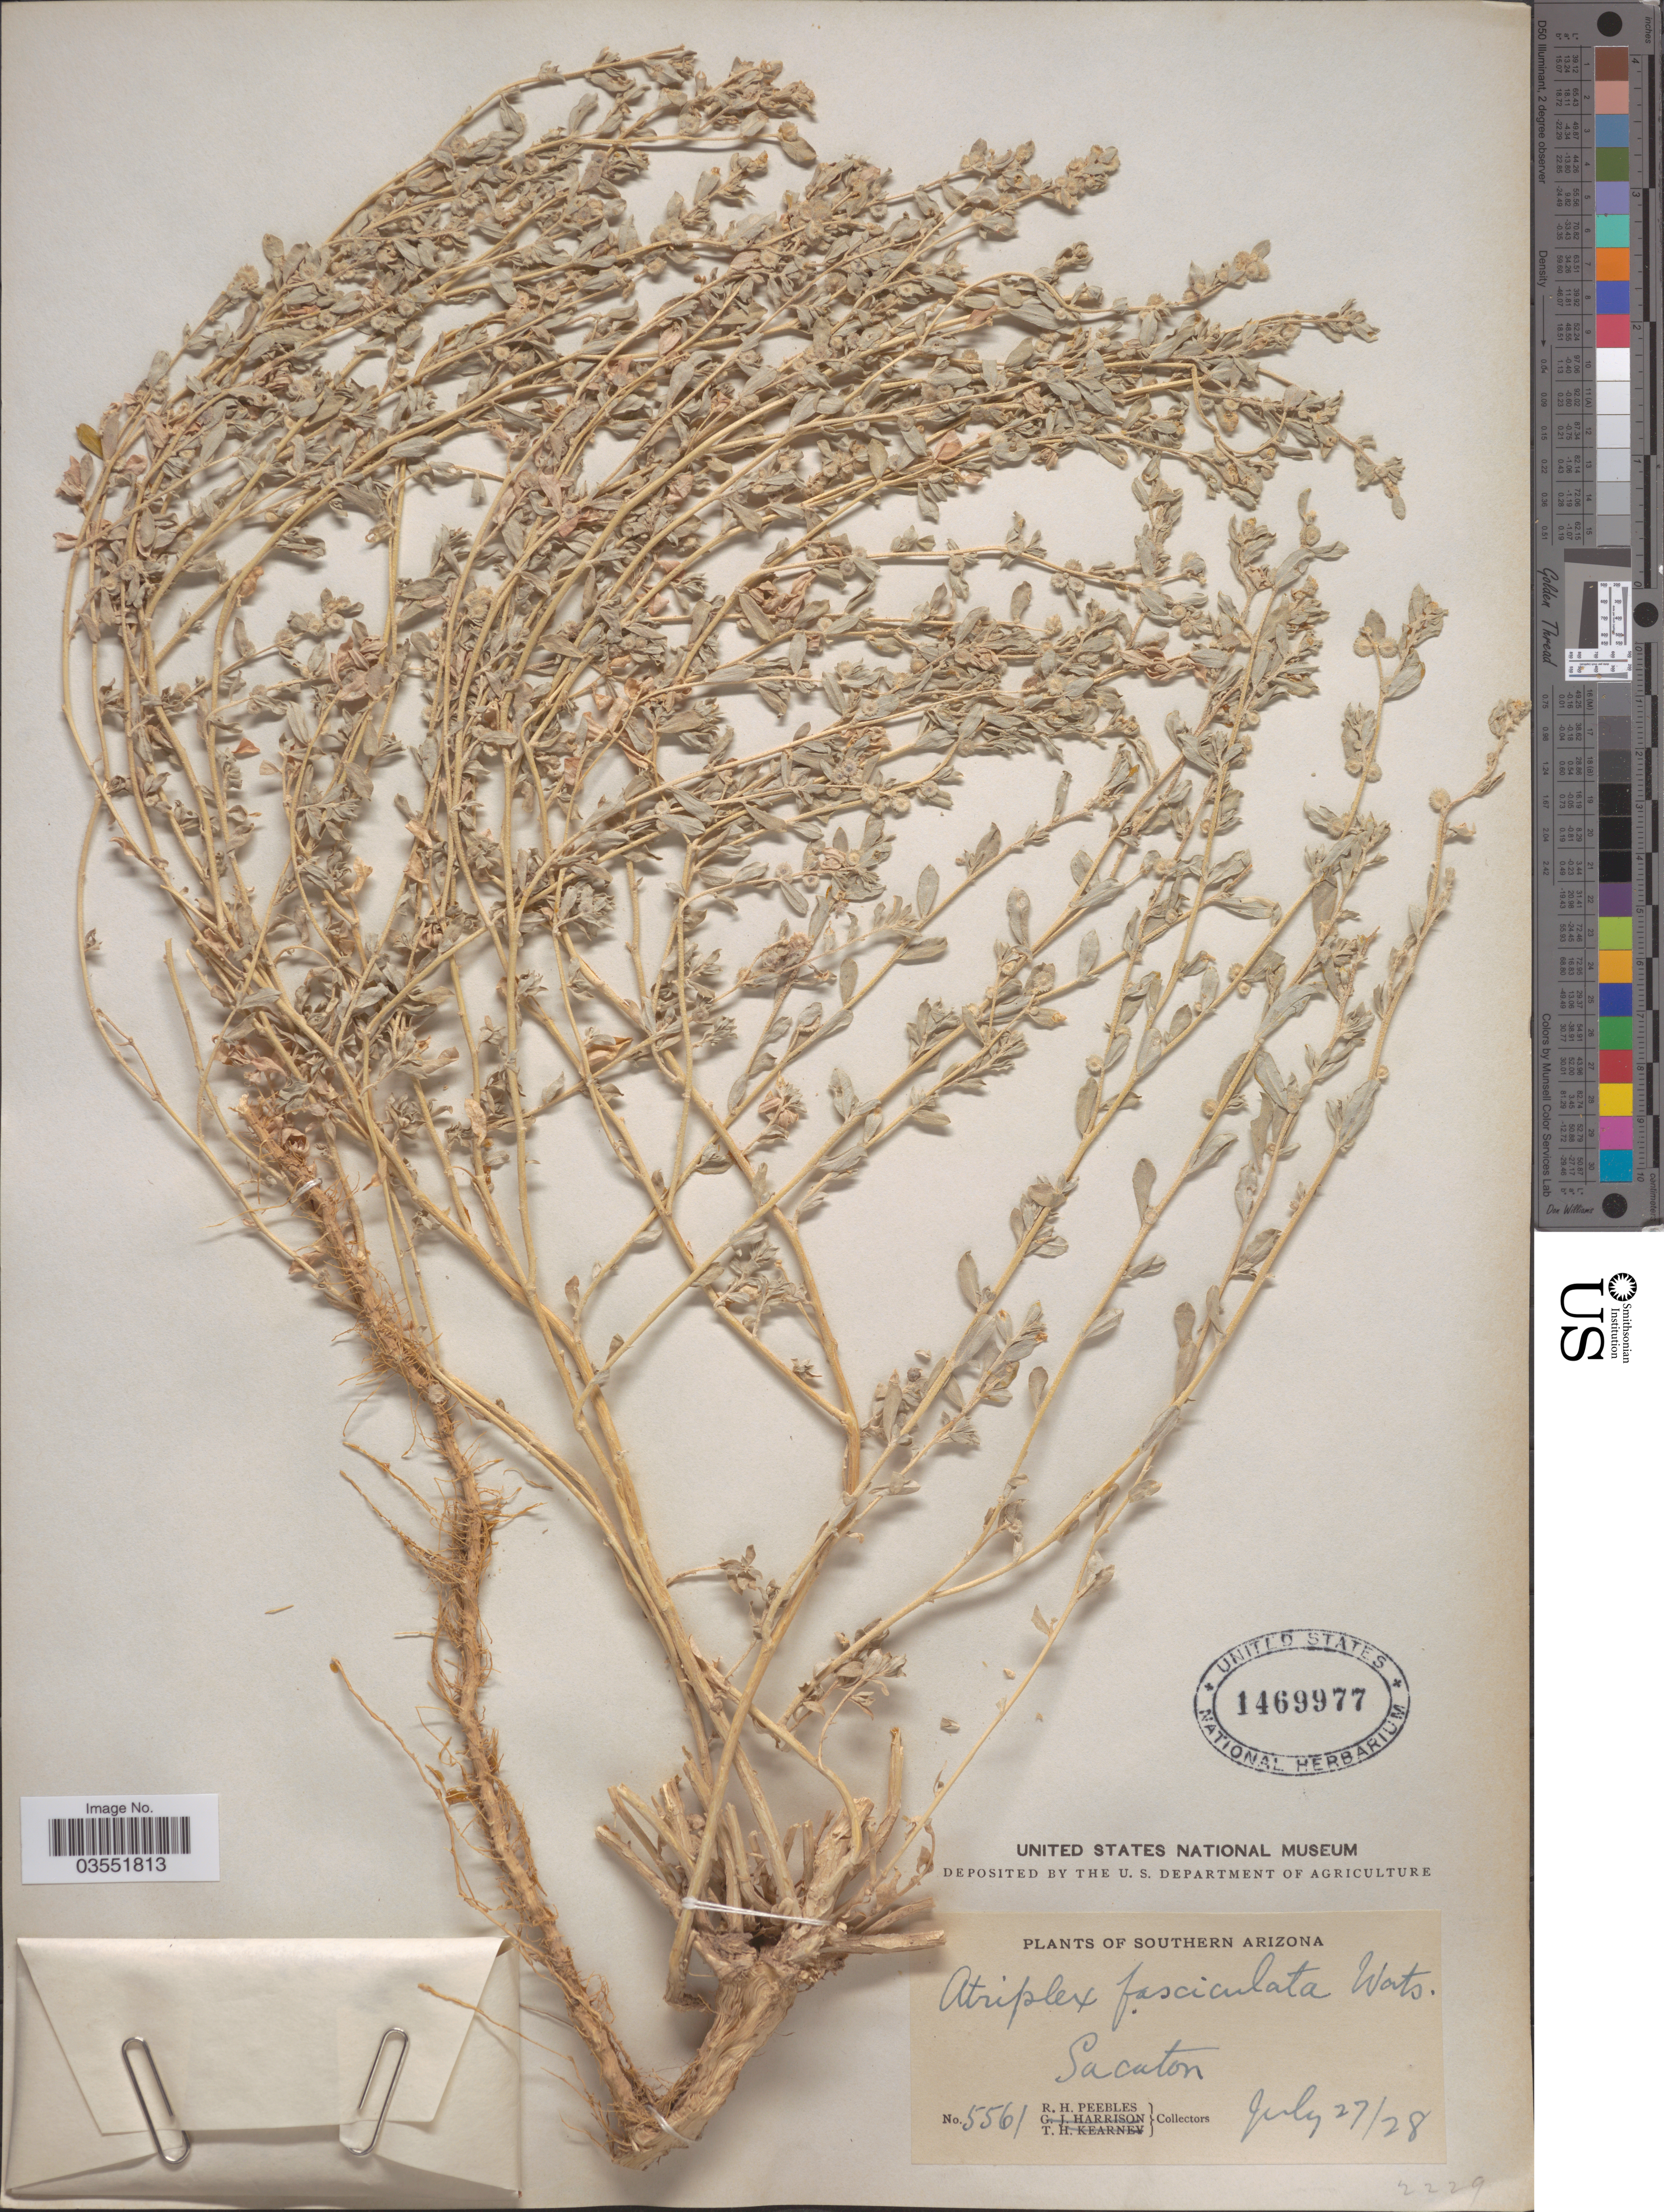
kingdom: Plantae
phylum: Tracheophyta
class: Magnoliopsida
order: Caryophyllales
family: Amaranthaceae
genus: Atriplex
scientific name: Atriplex fasciculata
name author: S. Watson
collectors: R. H. Peebles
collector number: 5561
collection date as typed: Transcribed d/m/y: 27/7/28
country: United States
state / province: Arizona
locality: Southern Arizona. Sacaton.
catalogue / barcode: US 1469977